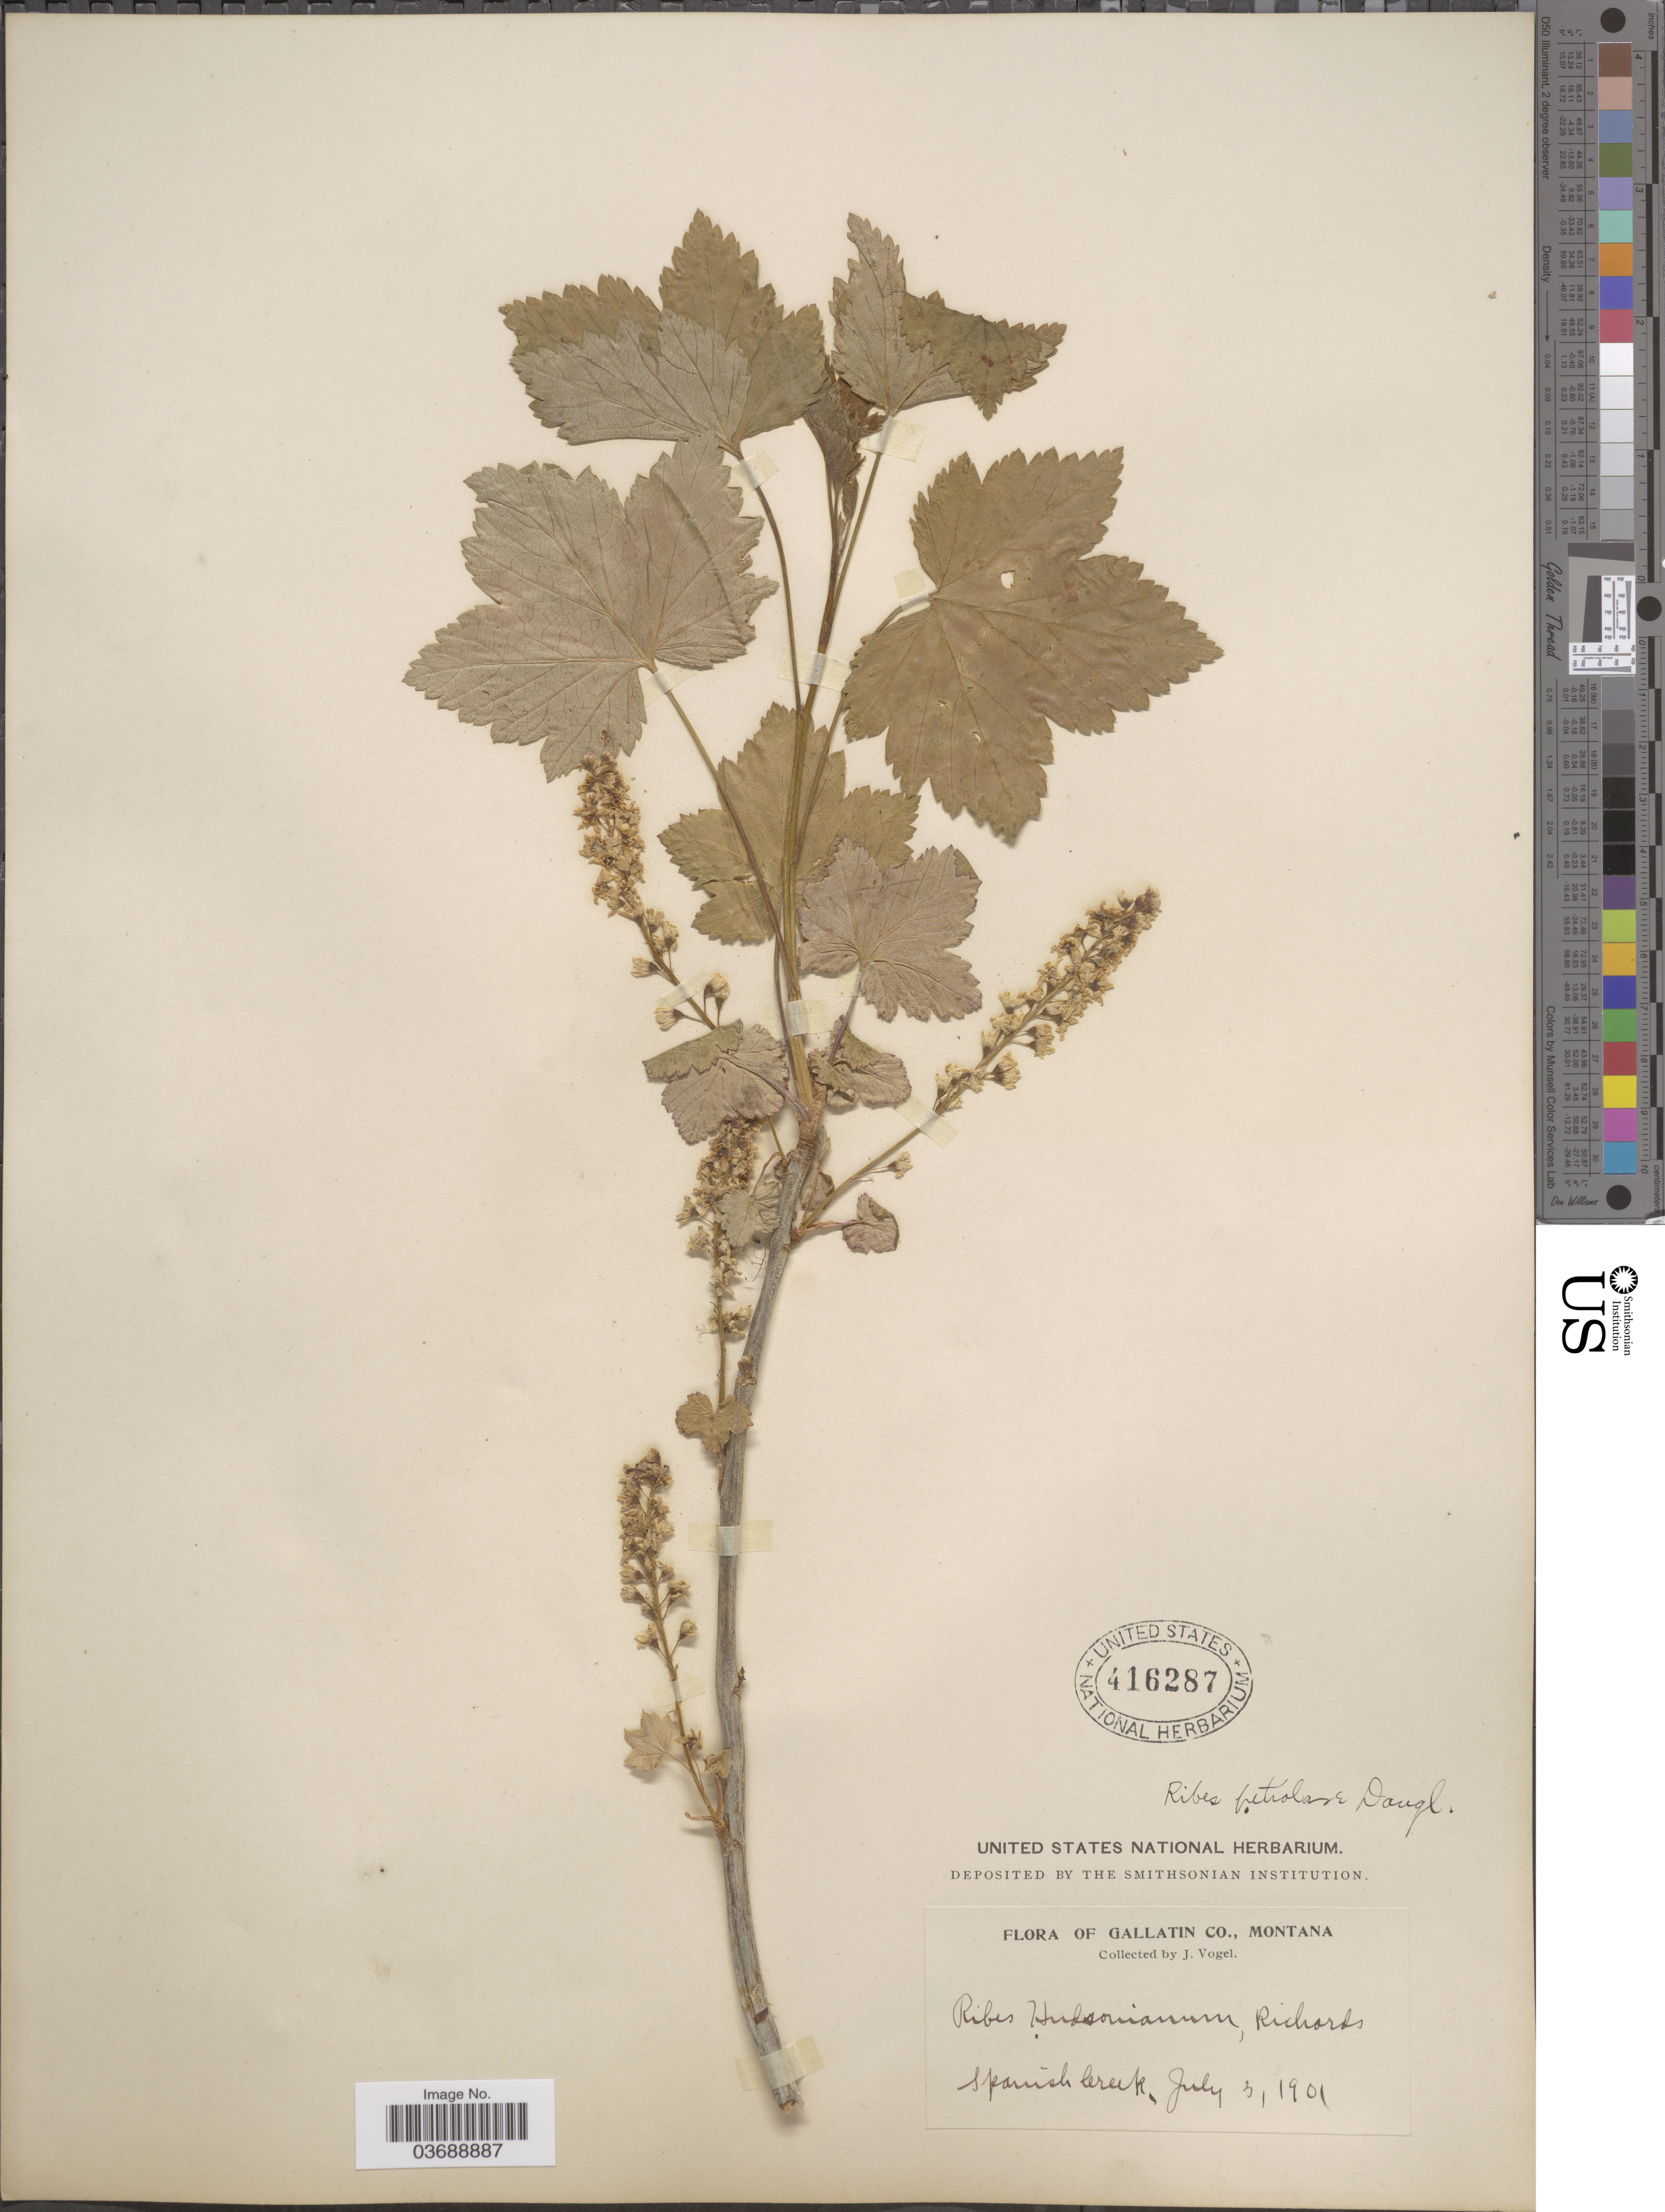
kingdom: Plantae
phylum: Tracheophyta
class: Magnoliopsida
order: Saxifragales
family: Grossulariaceae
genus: Ribes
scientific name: Ribes petiolare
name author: Douglas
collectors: J. Vogel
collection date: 1901-07-03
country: United States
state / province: Montana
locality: Gallatin Co. Spanish Creek.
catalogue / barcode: US 416287